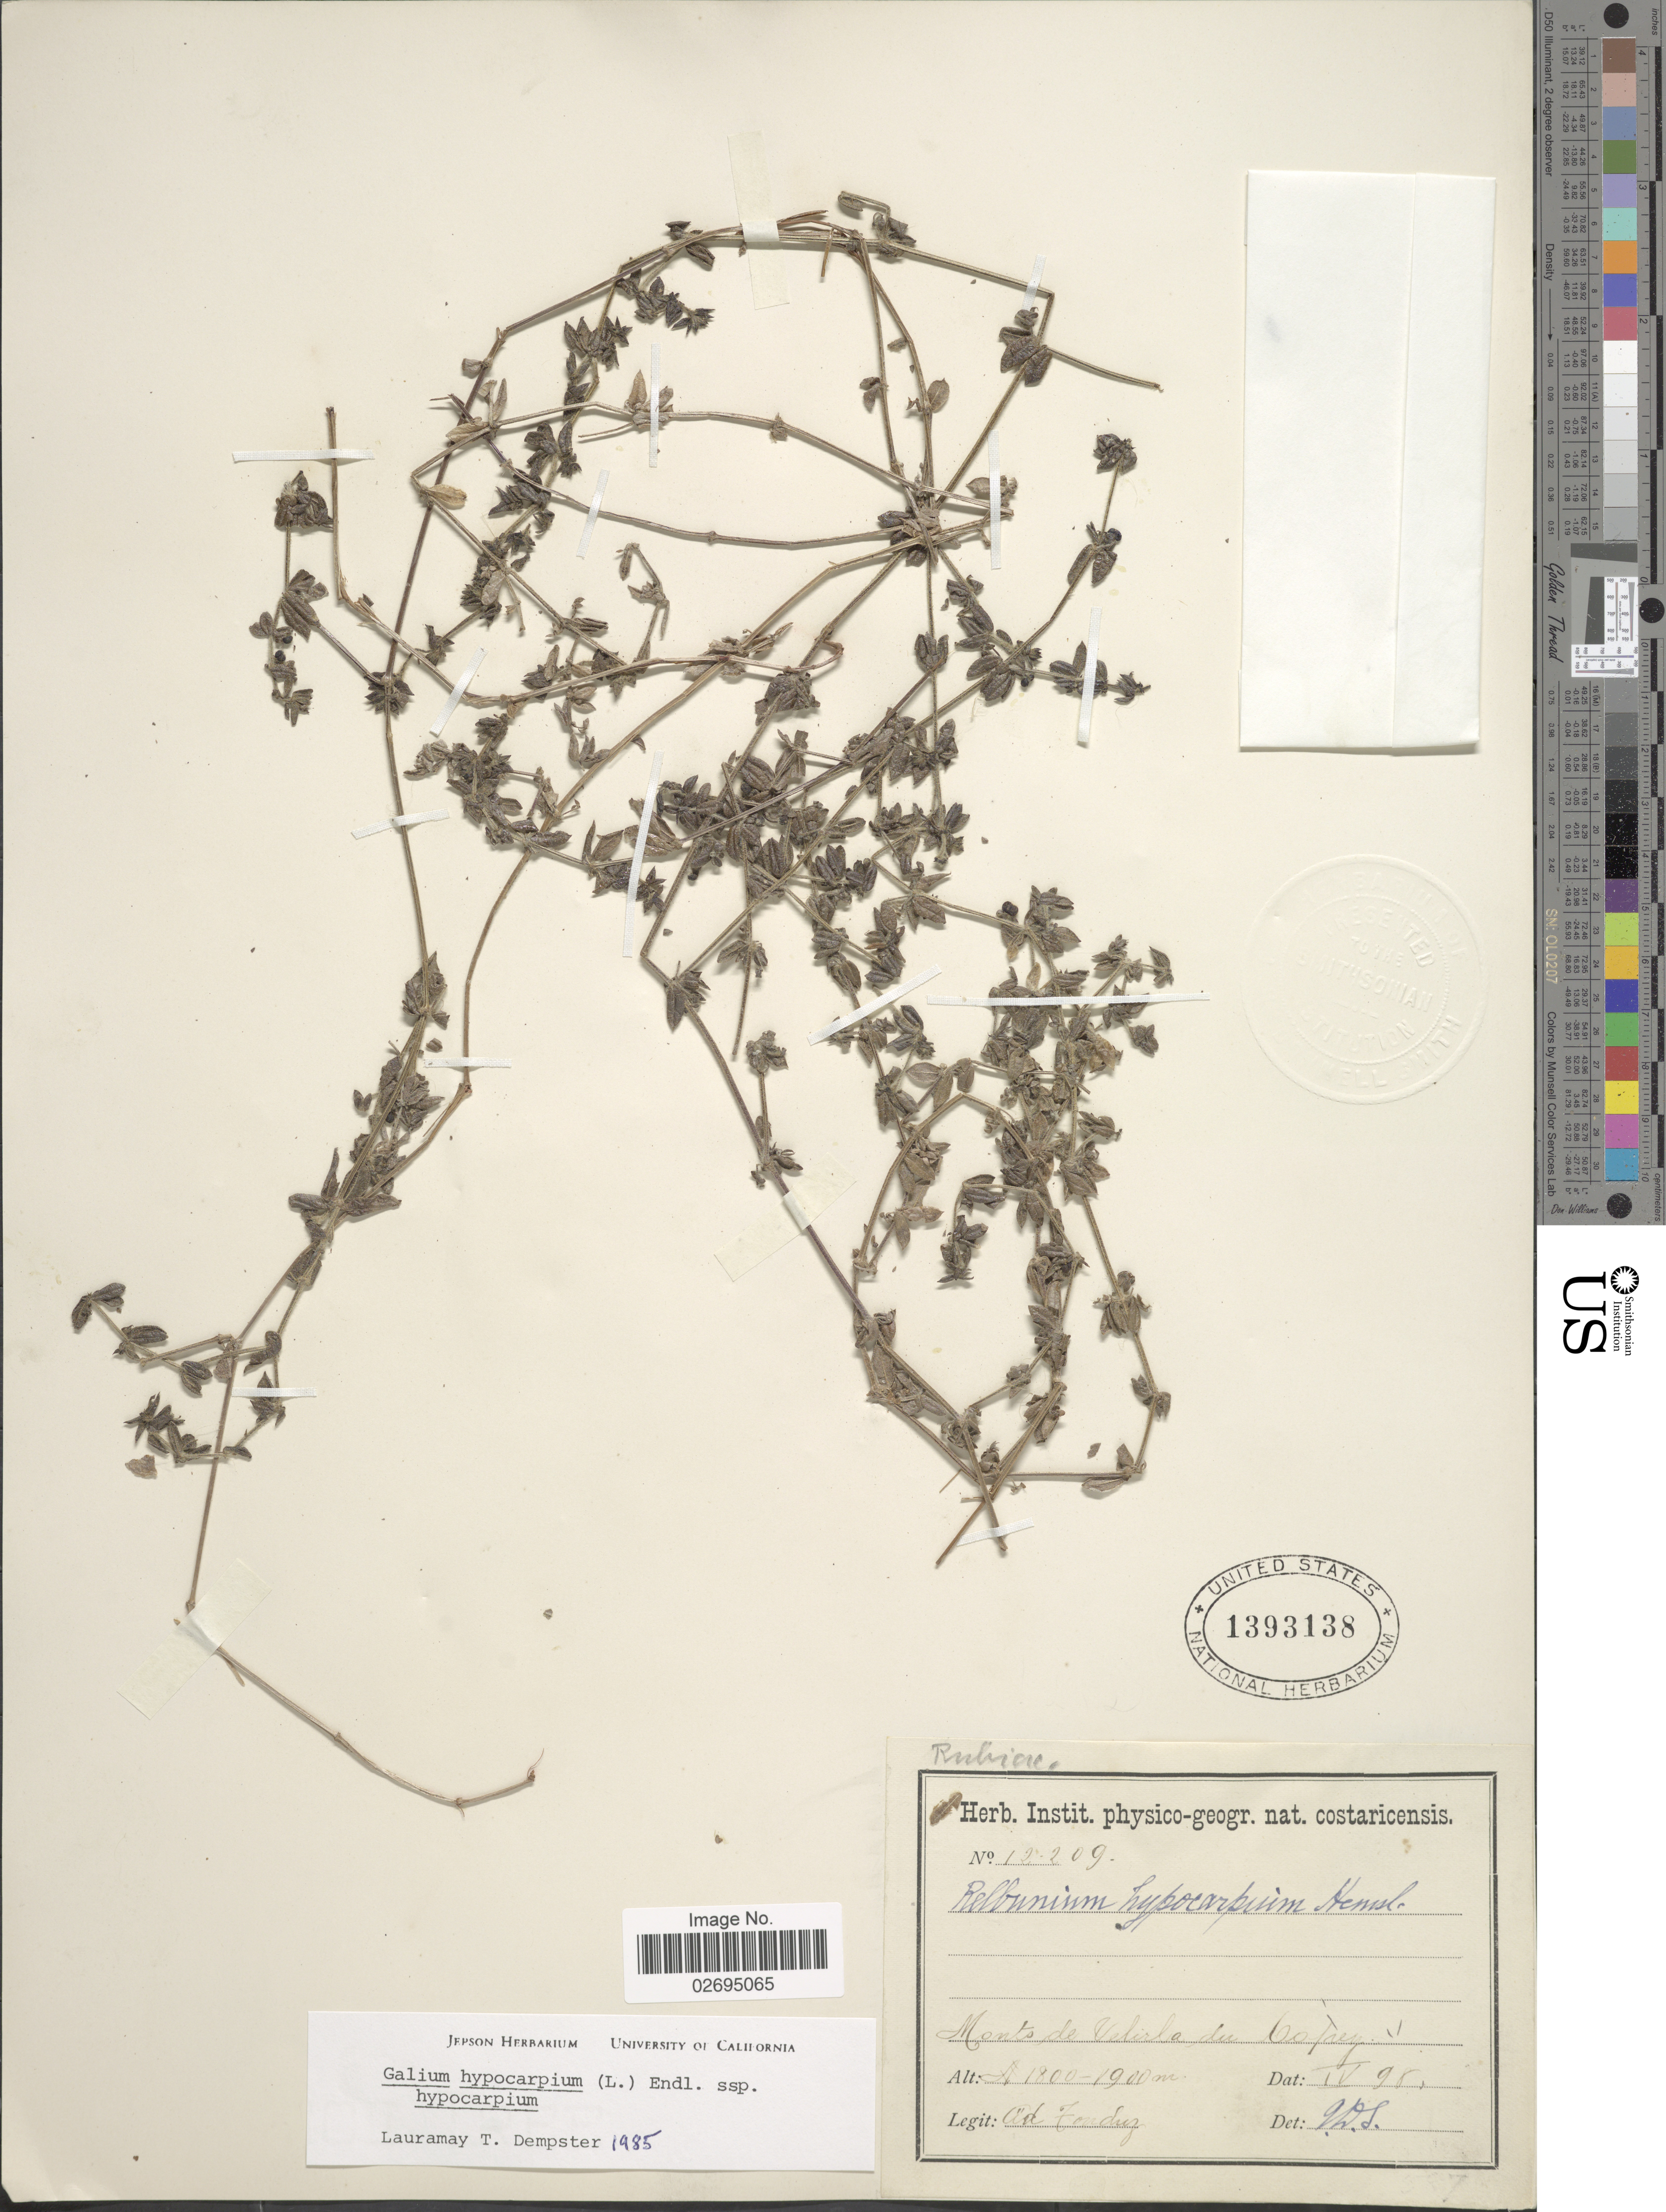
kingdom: Plantae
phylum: Tracheophyta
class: Magnoliopsida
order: Gentianales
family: Rubiaceae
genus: Galium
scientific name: Galium hypocarpium subsp. hypocarpium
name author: (L.) Endl. ex Griseb.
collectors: A. Tonduz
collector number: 12209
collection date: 1898-04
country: Costa Rica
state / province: San José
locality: Monto de Velirla du Copey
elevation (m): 1800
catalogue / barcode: US 1393138